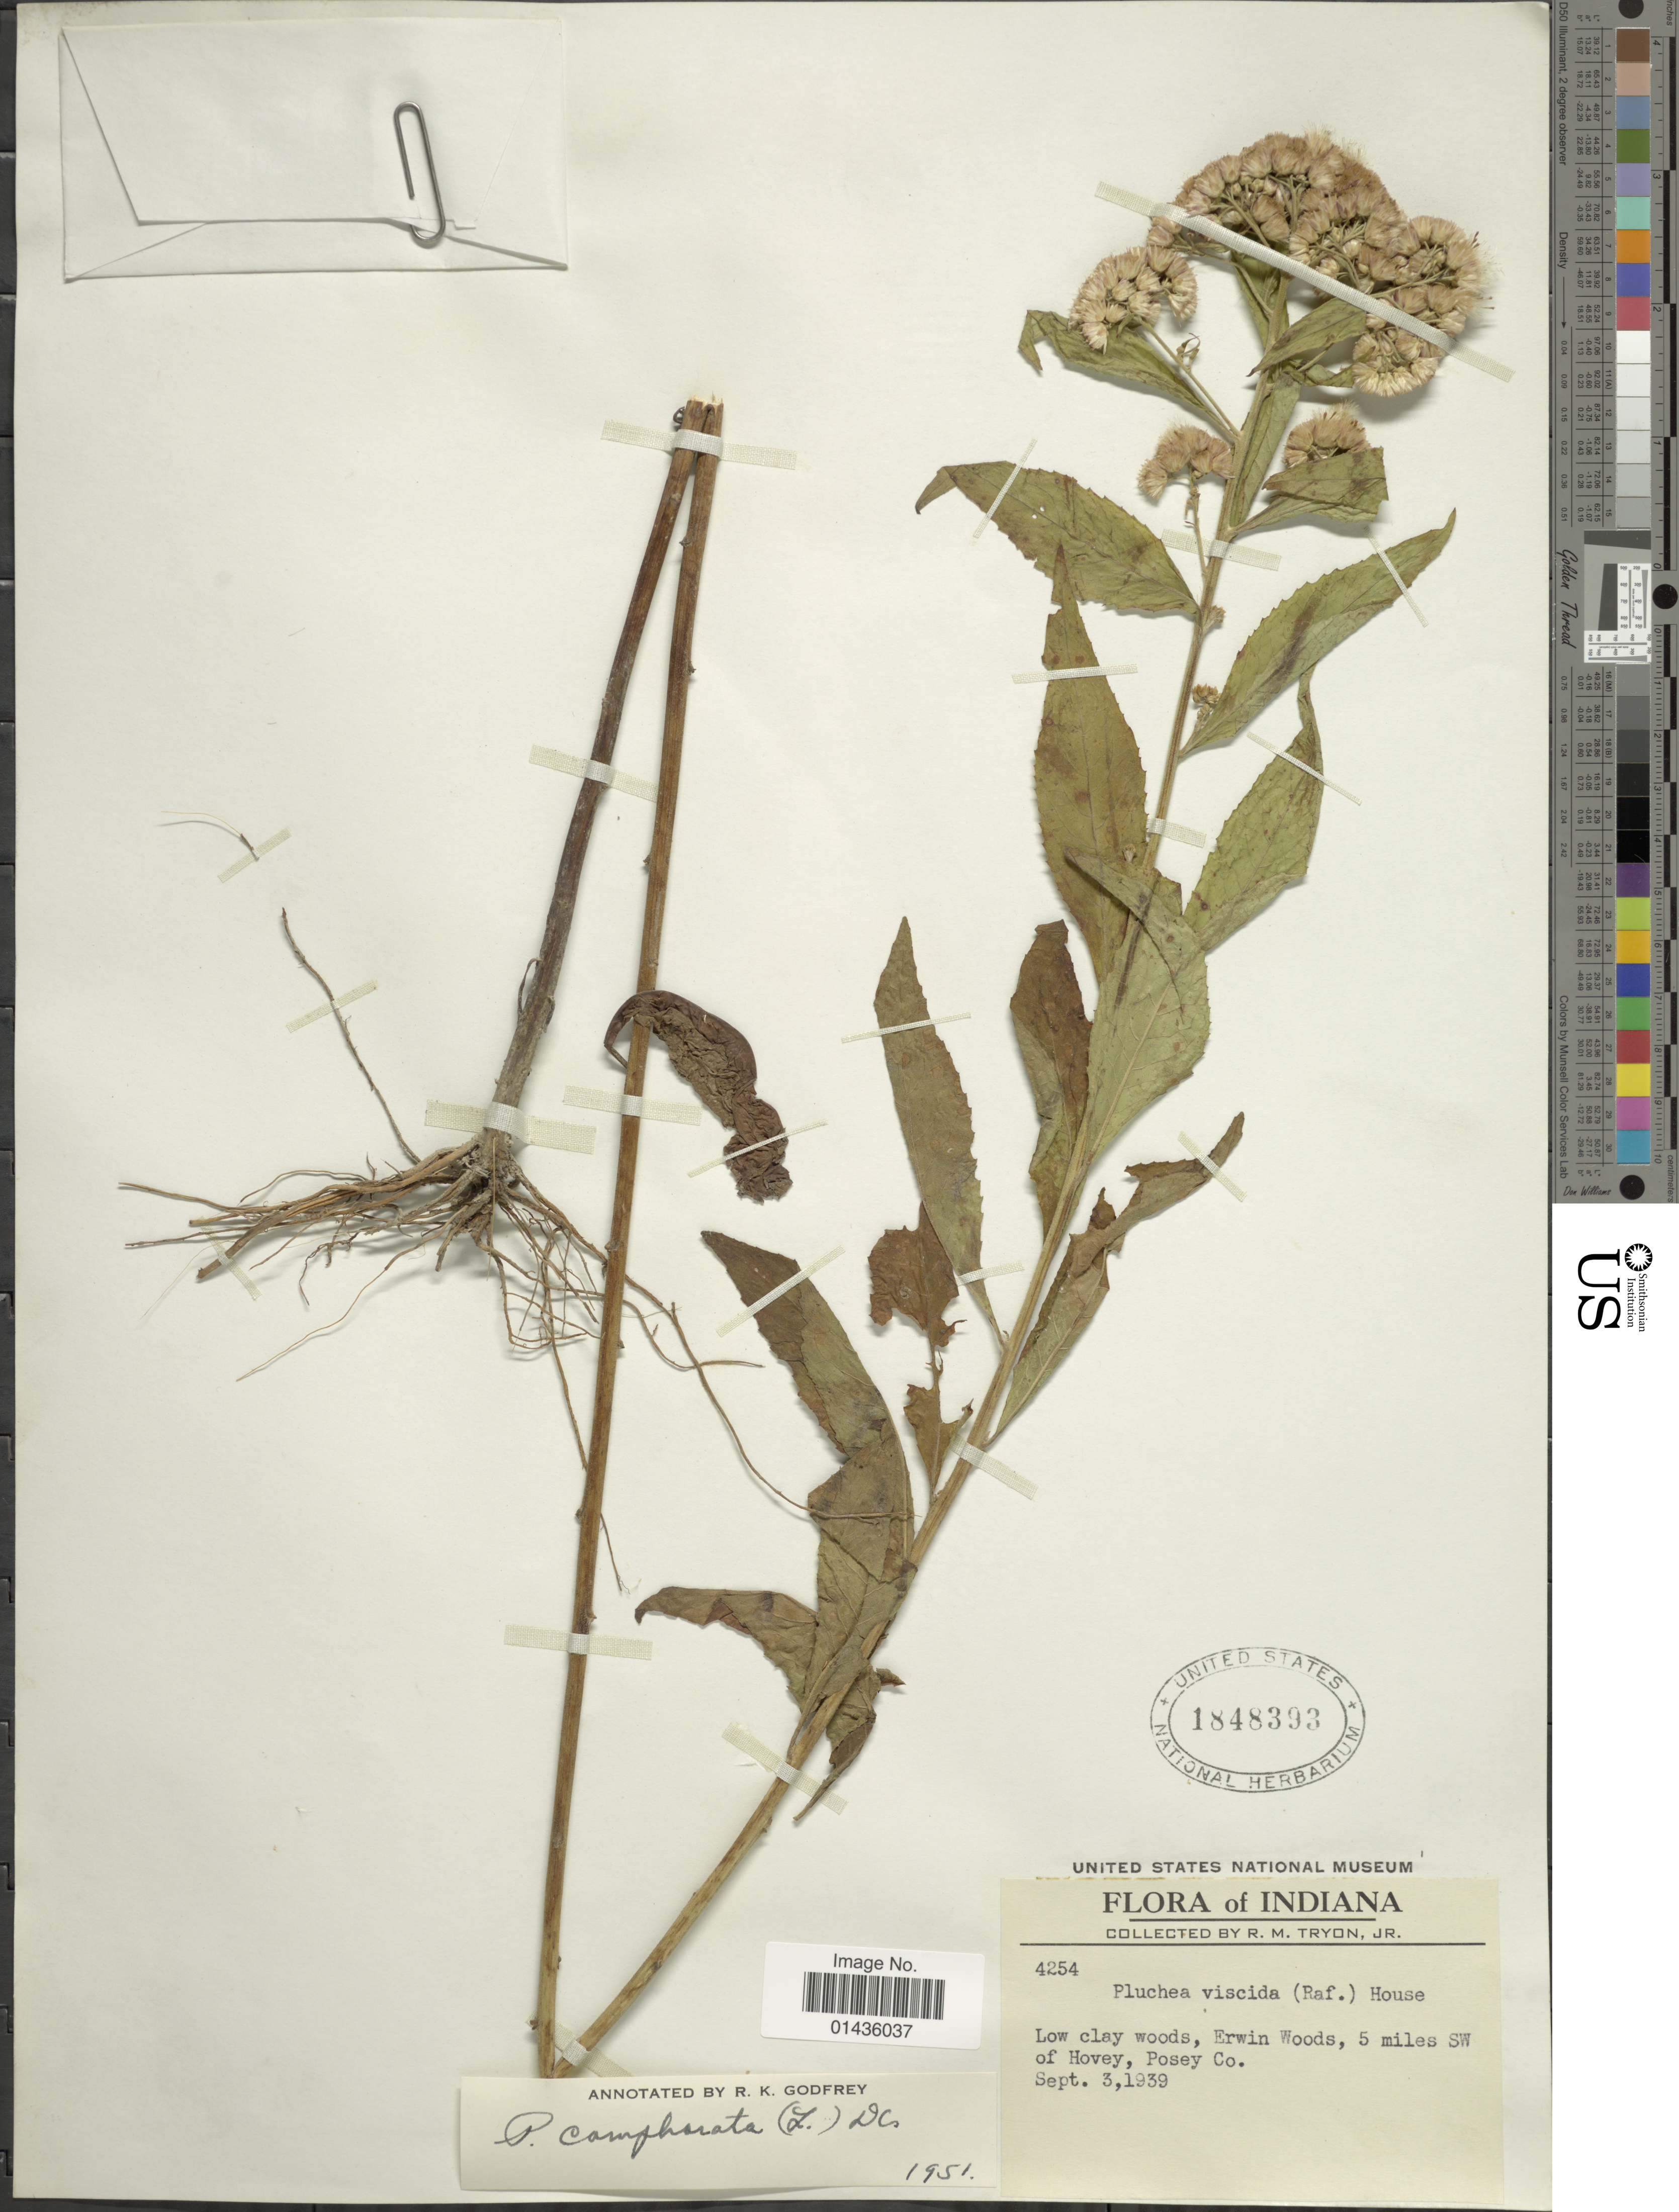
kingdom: Plantae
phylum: Tracheophyta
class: Magnoliopsida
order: Asterales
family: Asteraceae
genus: Pluchea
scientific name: Pluchea camphorata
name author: (L.) DC.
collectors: R. M. Tryon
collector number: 4254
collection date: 1939-09-03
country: United States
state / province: Indiana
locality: Erwin Woods, 5 miles SW of Hovey, Posey Co.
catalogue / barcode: US 1848393